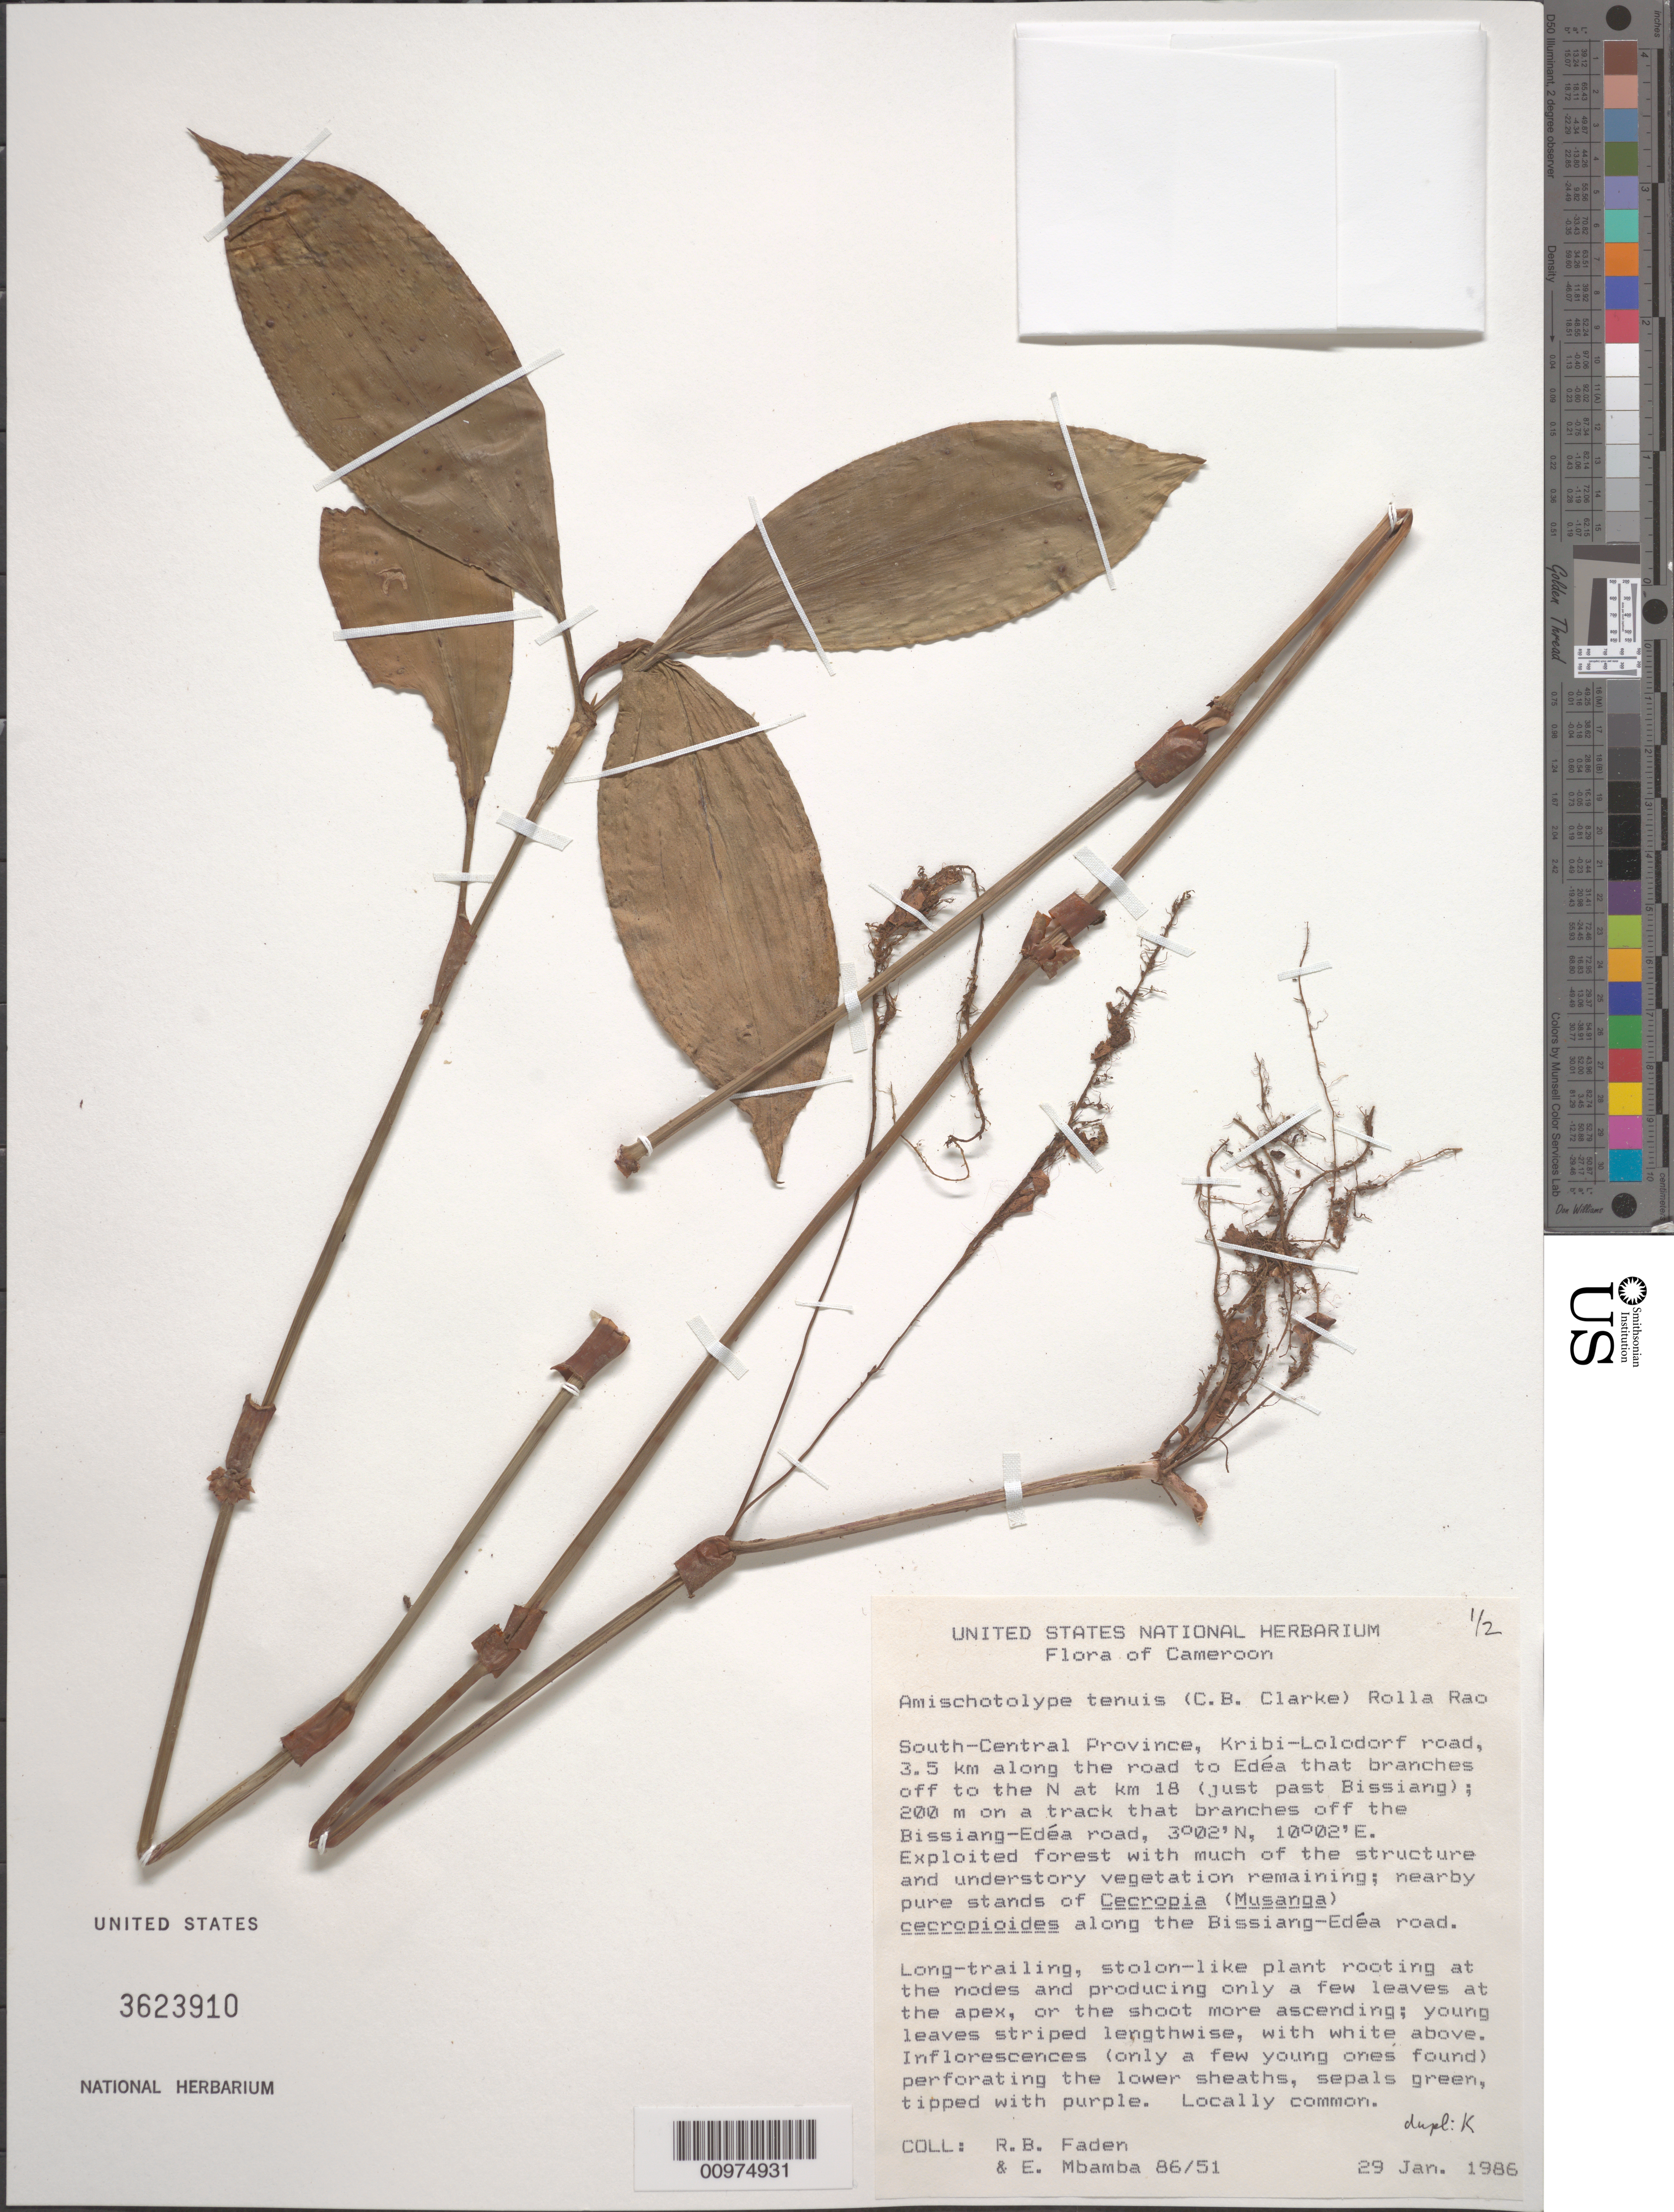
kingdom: Plantae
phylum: Tracheophyta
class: Liliopsida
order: Commelinales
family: Commelinaceae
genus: Amischotolype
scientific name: Amischotolype tenuis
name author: (C.B. Clarke) R.S. Rao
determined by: Faden, Robert B., (US), Smithsonian Institution - National Museum of Natural History (UNITED STATES)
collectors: E. Mbamba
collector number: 86/51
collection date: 1986-01-29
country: Cameroon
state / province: Sud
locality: Kribi-Lolodorf road, 3.5 km along the road to Edéa that branches off to the N at km 18 (just past Bissiang); 200 m on a track that branches off the Bissiang-Edéa road,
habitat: Expliited forest with much of the structure and understory vegetation remaining; nearby pure stands of Cecropia (Musanga) cecropioides along the Bissing-Edéa road.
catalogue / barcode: US 3623910